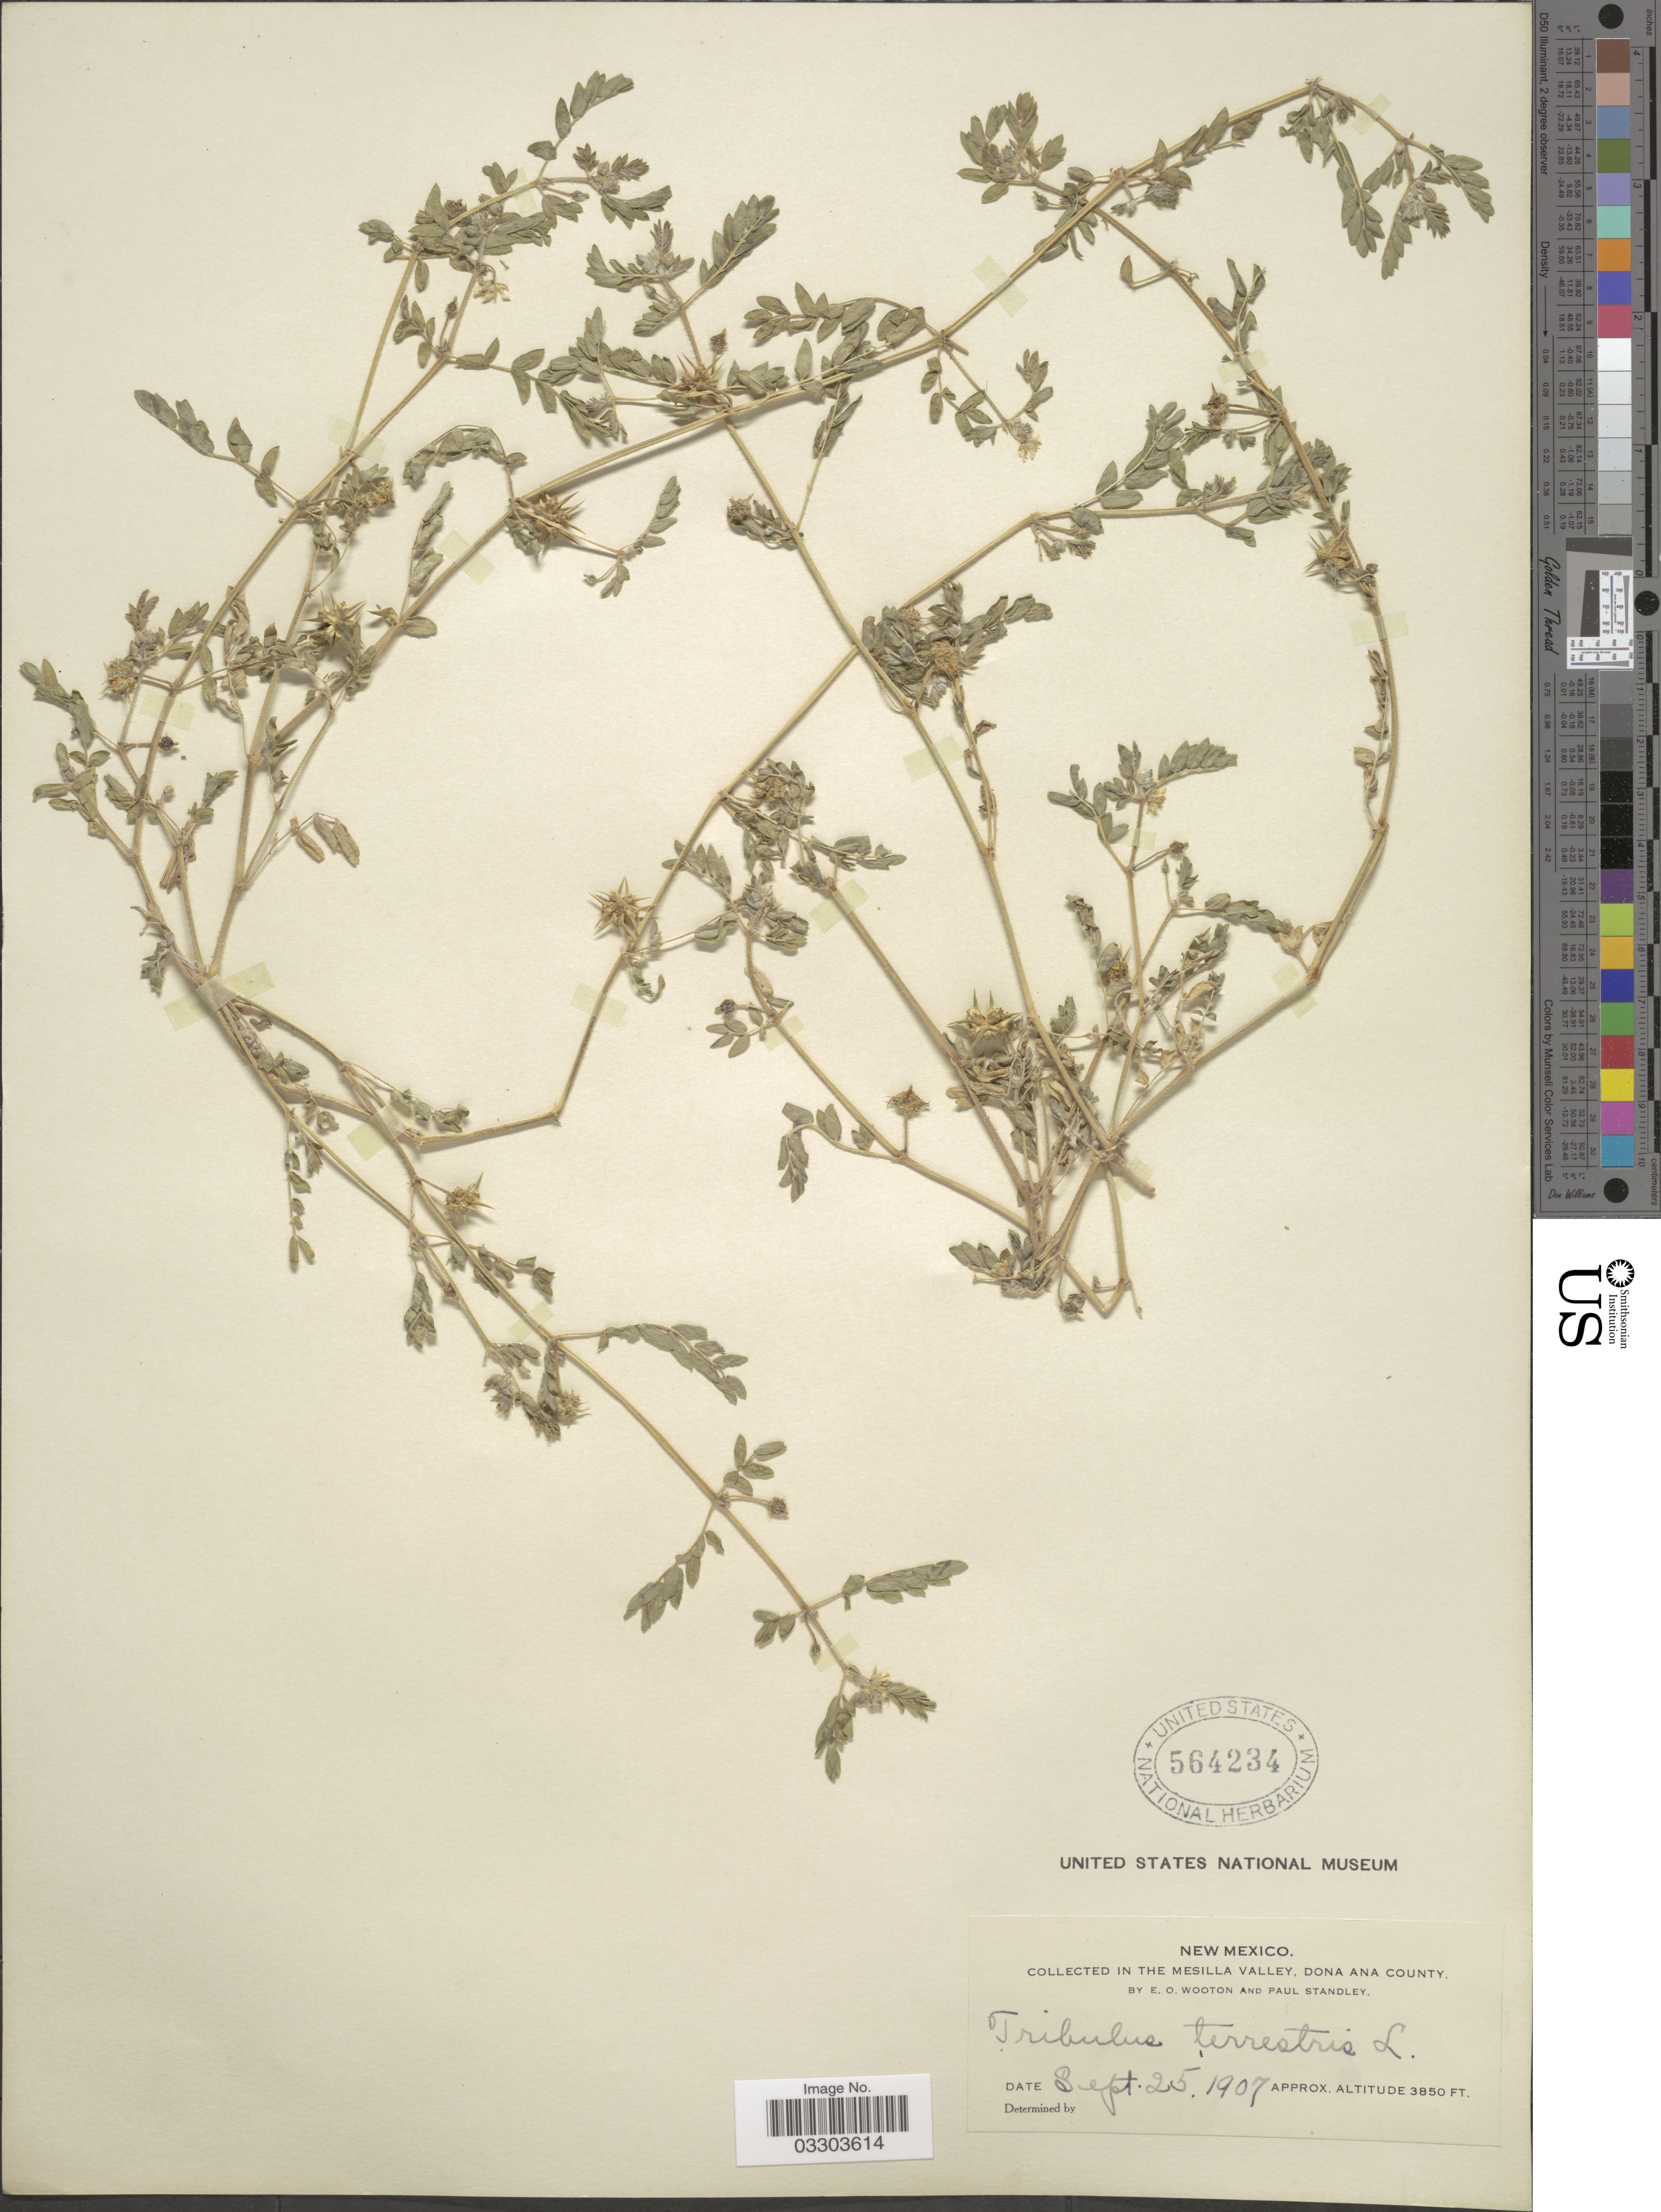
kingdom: Plantae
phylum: Tracheophyta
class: Magnoliopsida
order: Zygophyllales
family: Zygophyllaceae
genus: Tribulus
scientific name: Tribulus terrestris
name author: L.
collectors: E. O. Wooton & P. C. Standley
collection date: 1907-09-25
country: United States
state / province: New Mexico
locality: The Mesilla Valley, Dona Ana County.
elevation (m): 1173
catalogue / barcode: US 564234